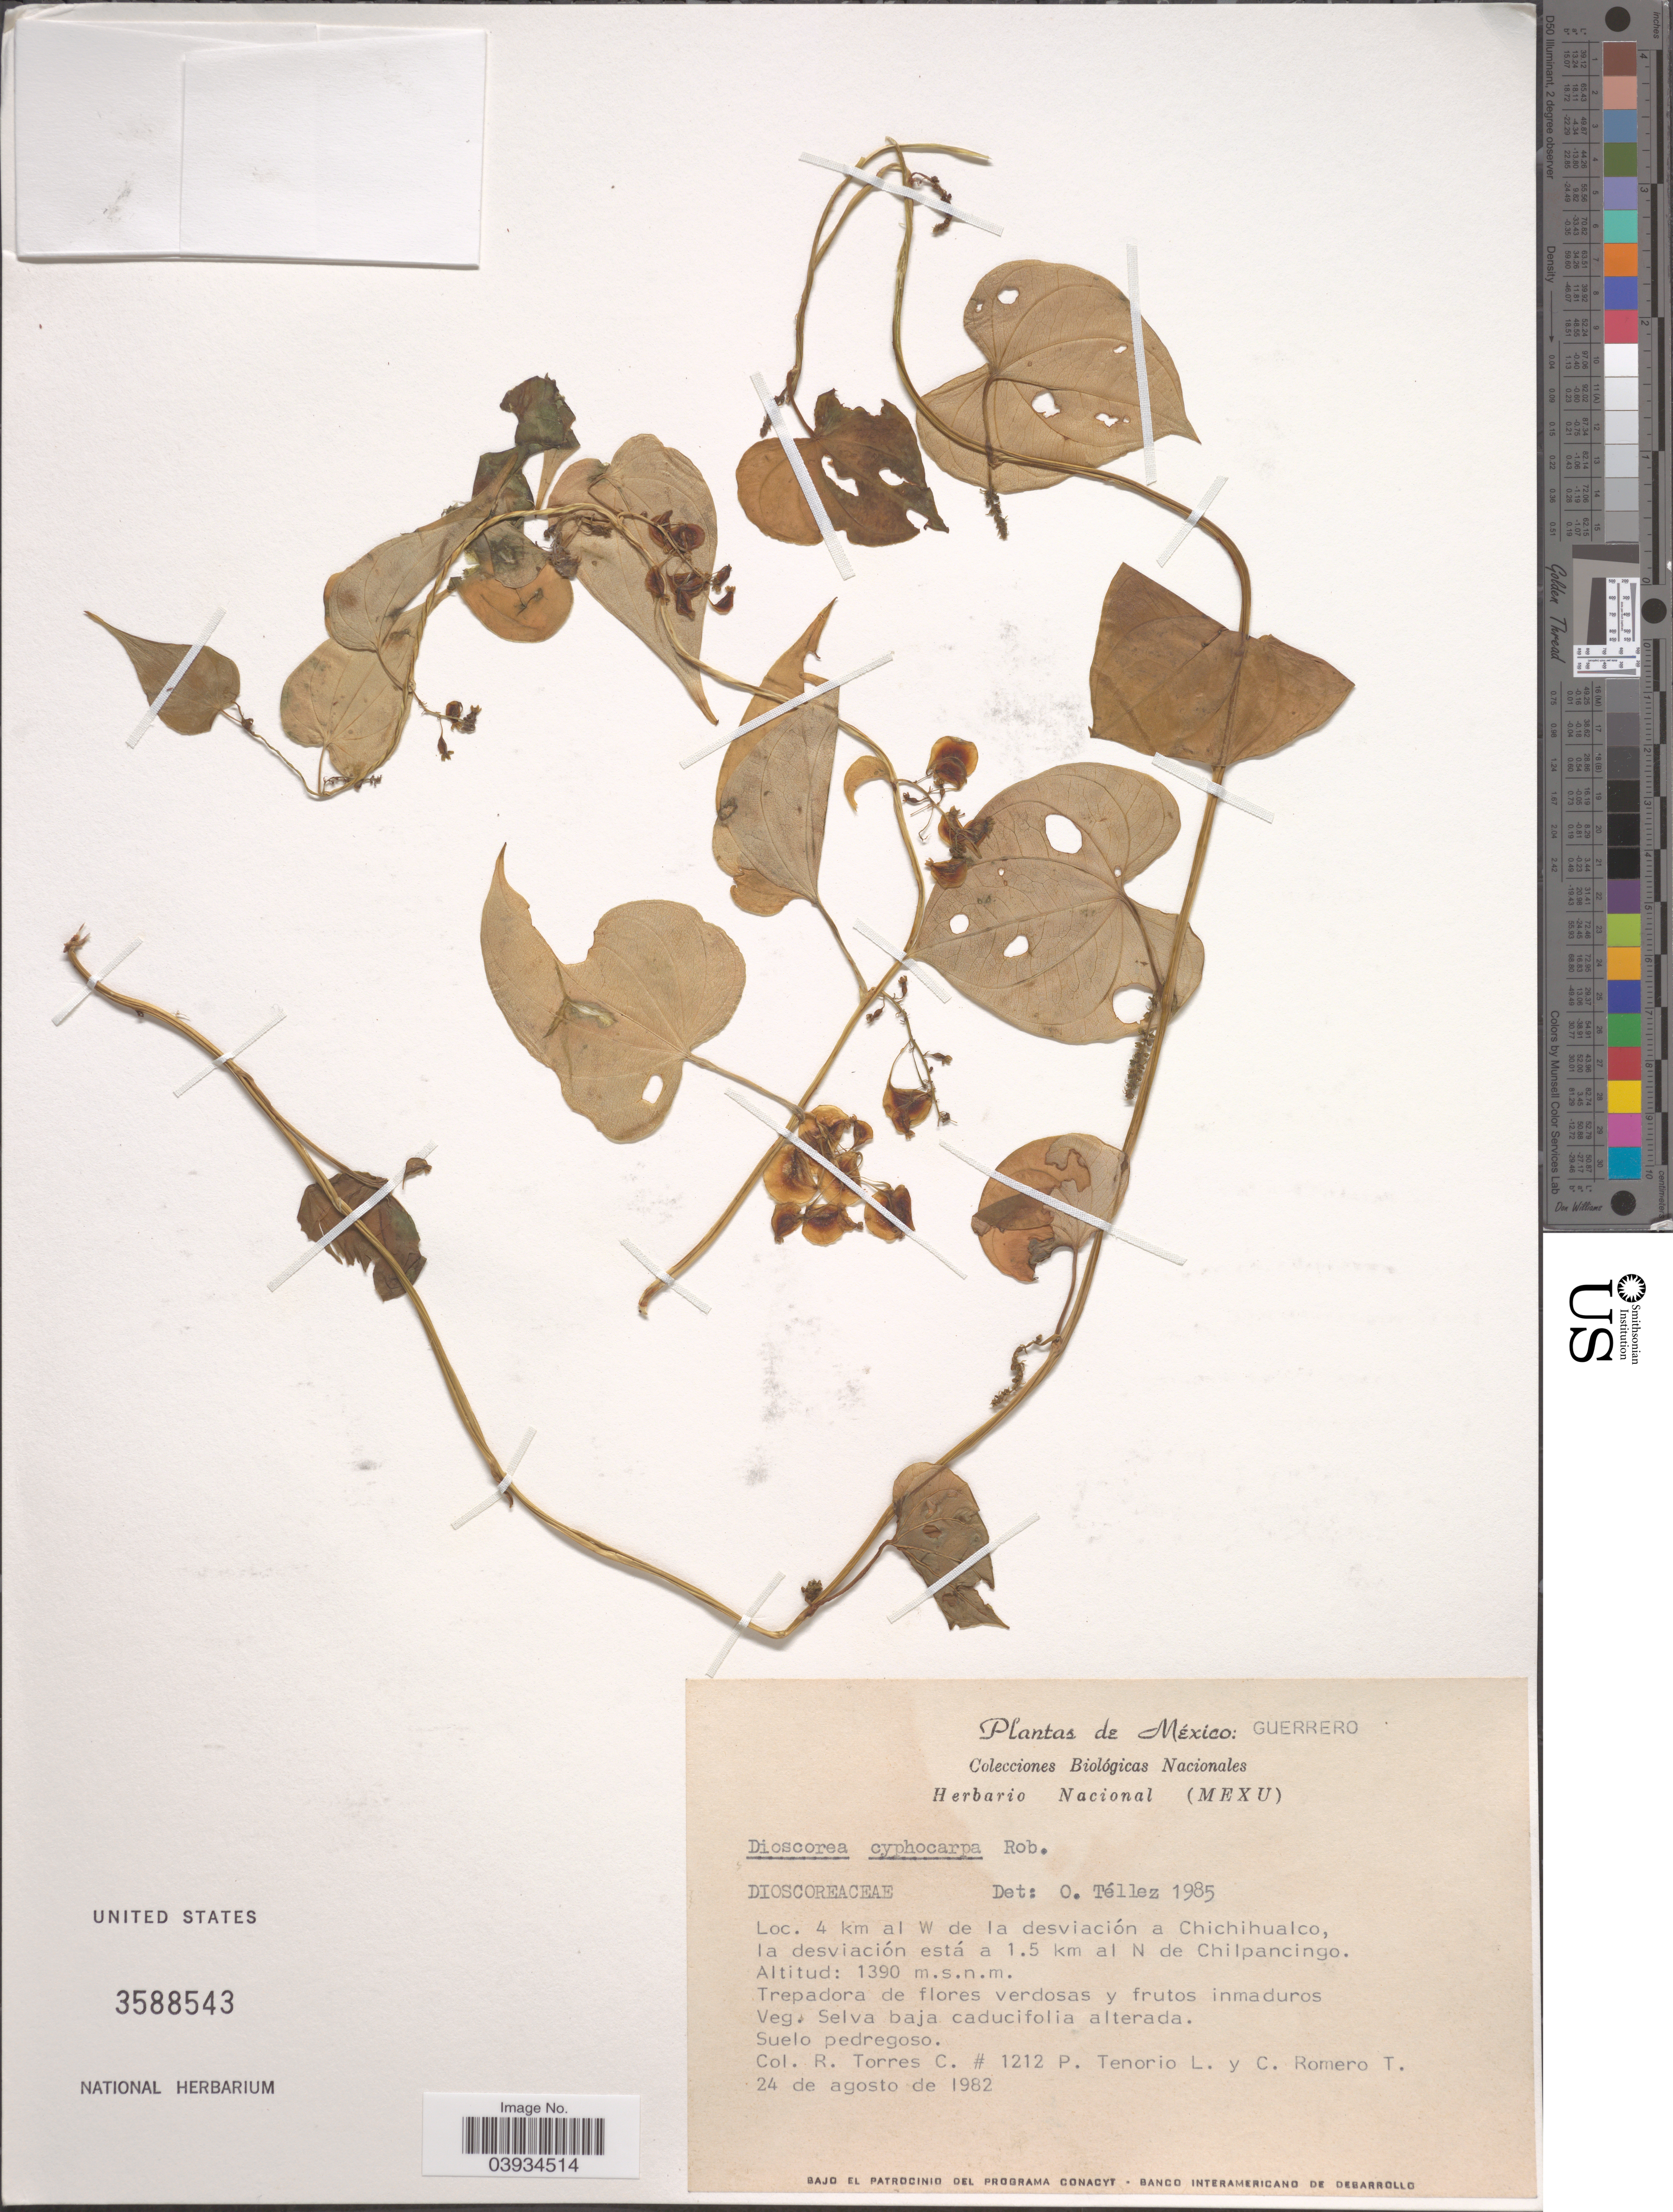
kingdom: Plantae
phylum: Tracheophyta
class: Liliopsida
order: Dioscoreales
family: Dioscoreaceae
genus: Dioscorea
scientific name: Dioscorea cyphocarpa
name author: B.L. Rob. ex R. Knuth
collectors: R. Torres C., P. Tenorio L. & C. Romero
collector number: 1212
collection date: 1982-08-24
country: Mexico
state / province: Guerrero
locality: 4 Km al W de la desviación a Chichihualco, la desviación está a 1.5 km al N de Chilpancingo.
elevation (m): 1390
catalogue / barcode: US 3588543